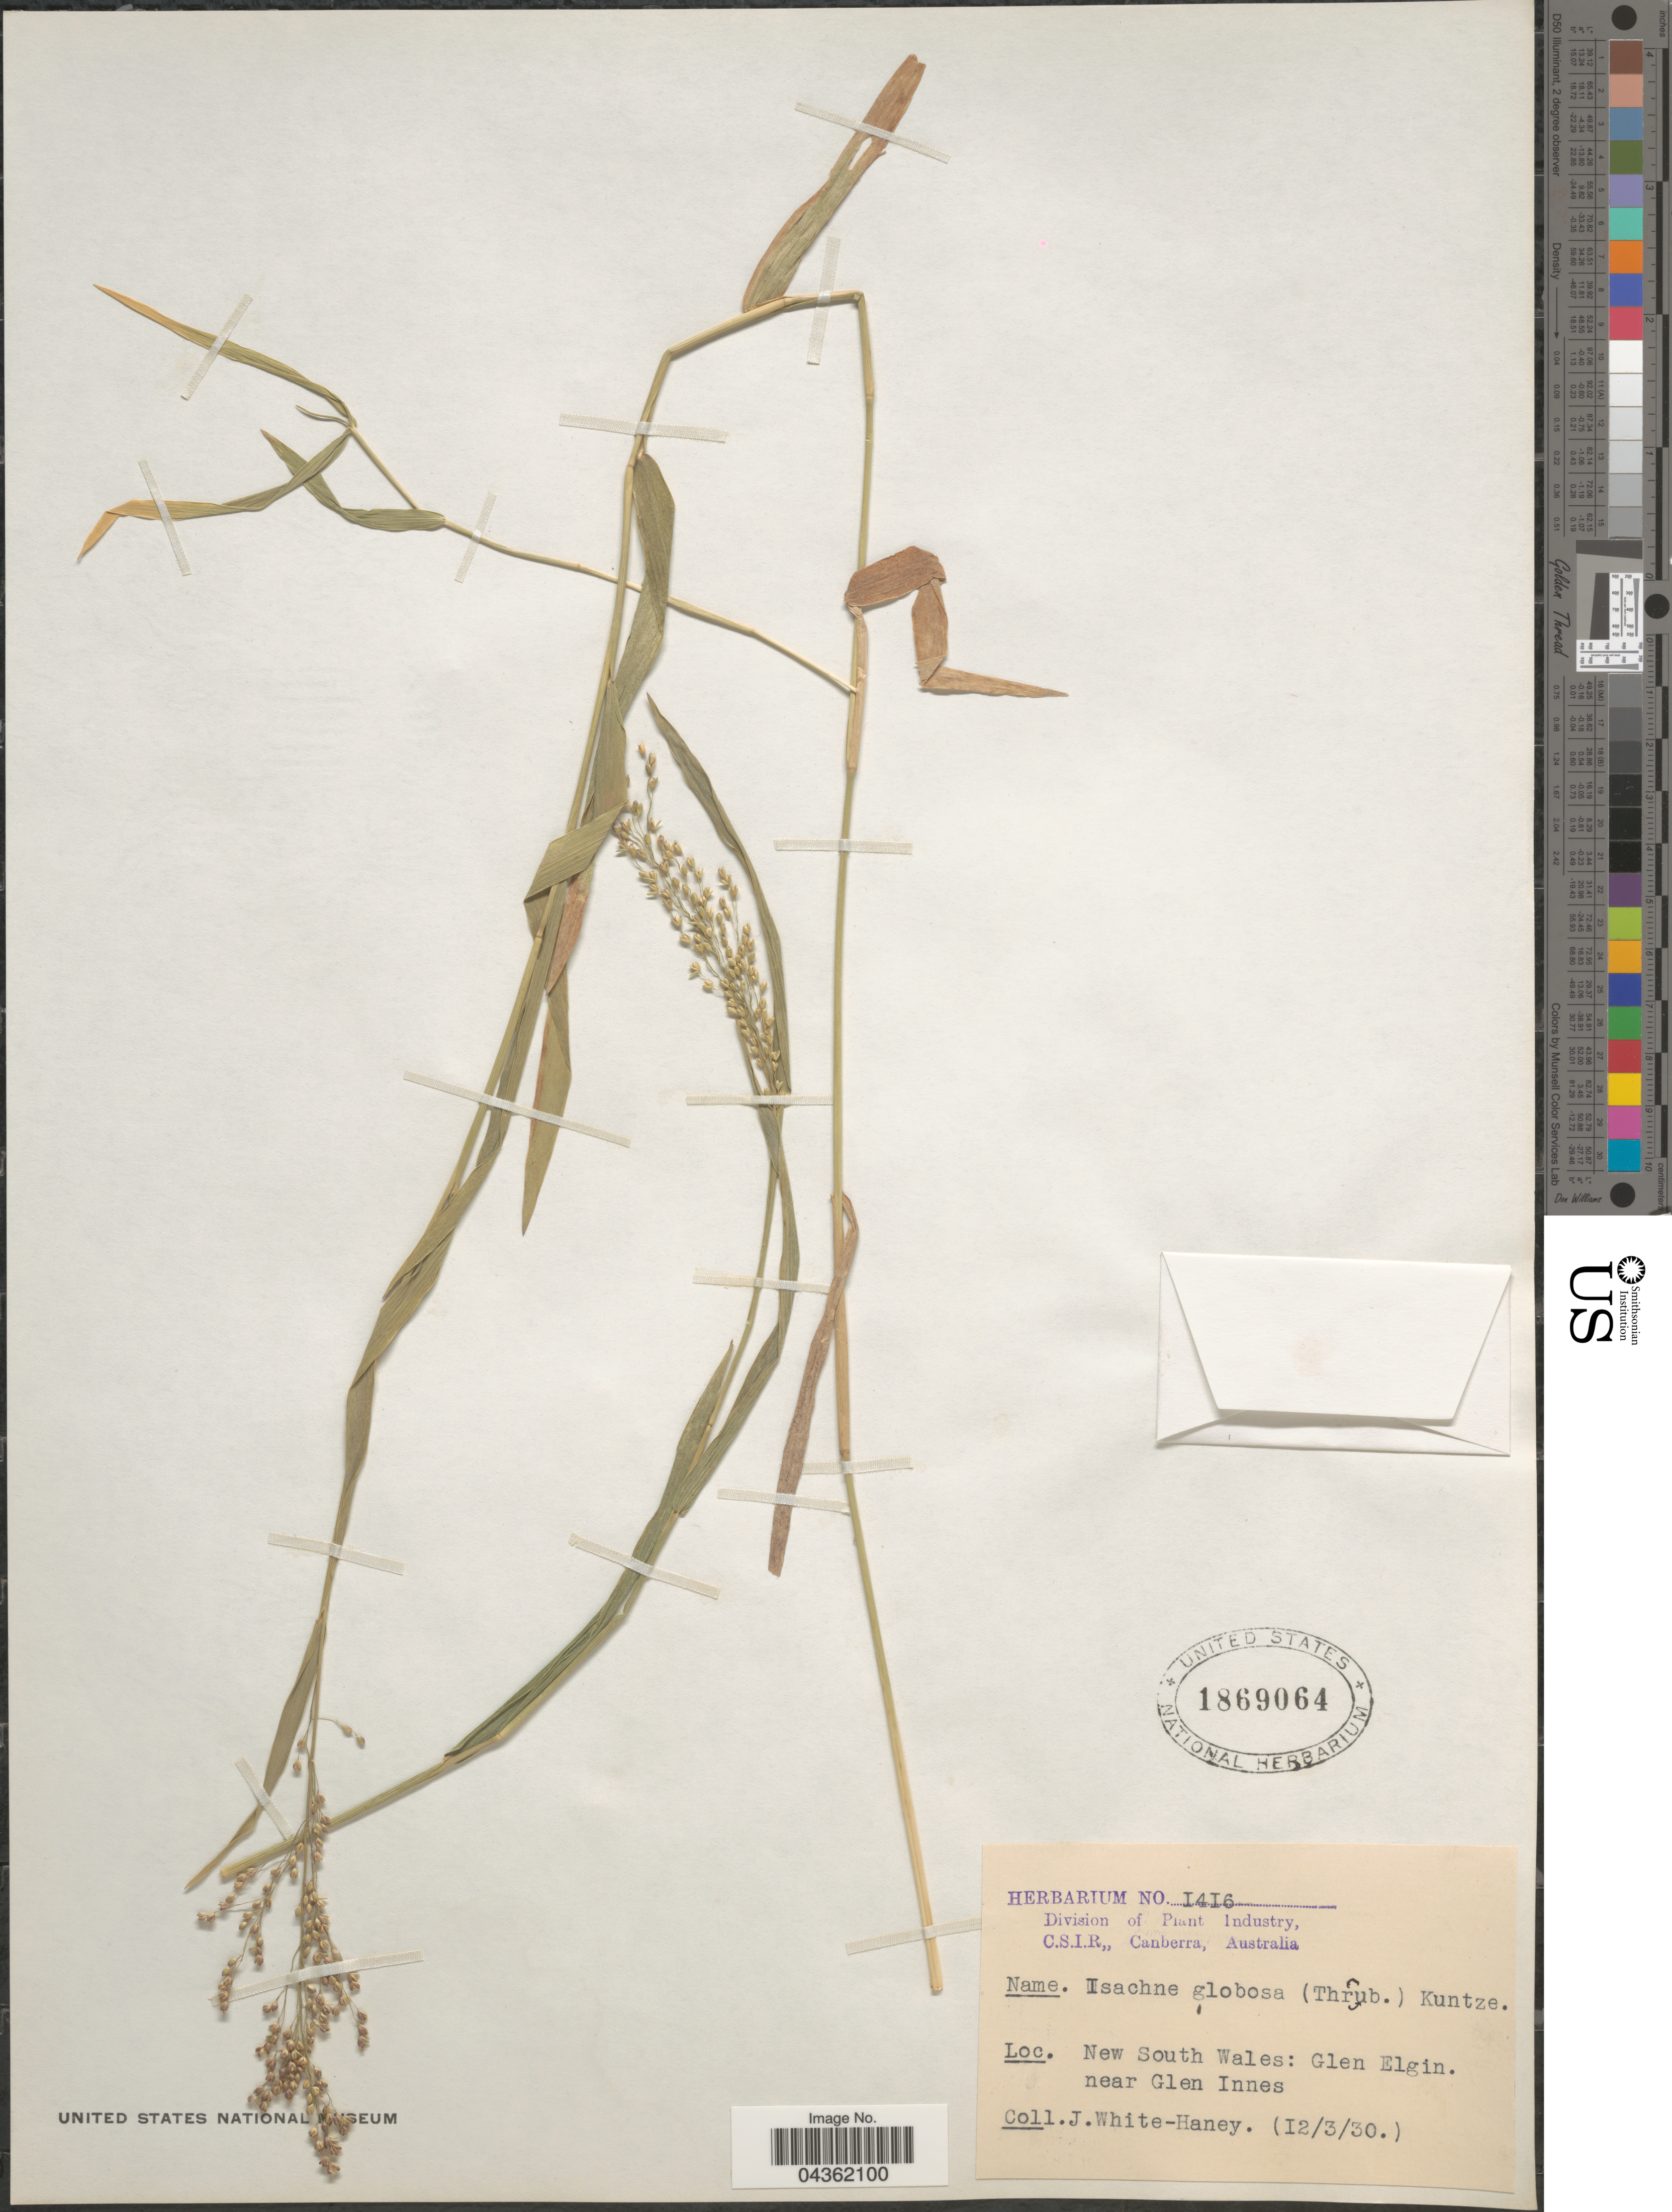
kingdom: Plantae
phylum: Tracheophyta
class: Liliopsida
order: Poales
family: Poaceae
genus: Isachne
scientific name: Isachne globosa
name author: (Thunb.) Kuntze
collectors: White-Haney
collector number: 1416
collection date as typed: Transcribed d/m/y: 12/3/30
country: Australia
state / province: New South Wales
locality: Glen Elgin. Near Glen Innes.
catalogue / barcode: US 1869064